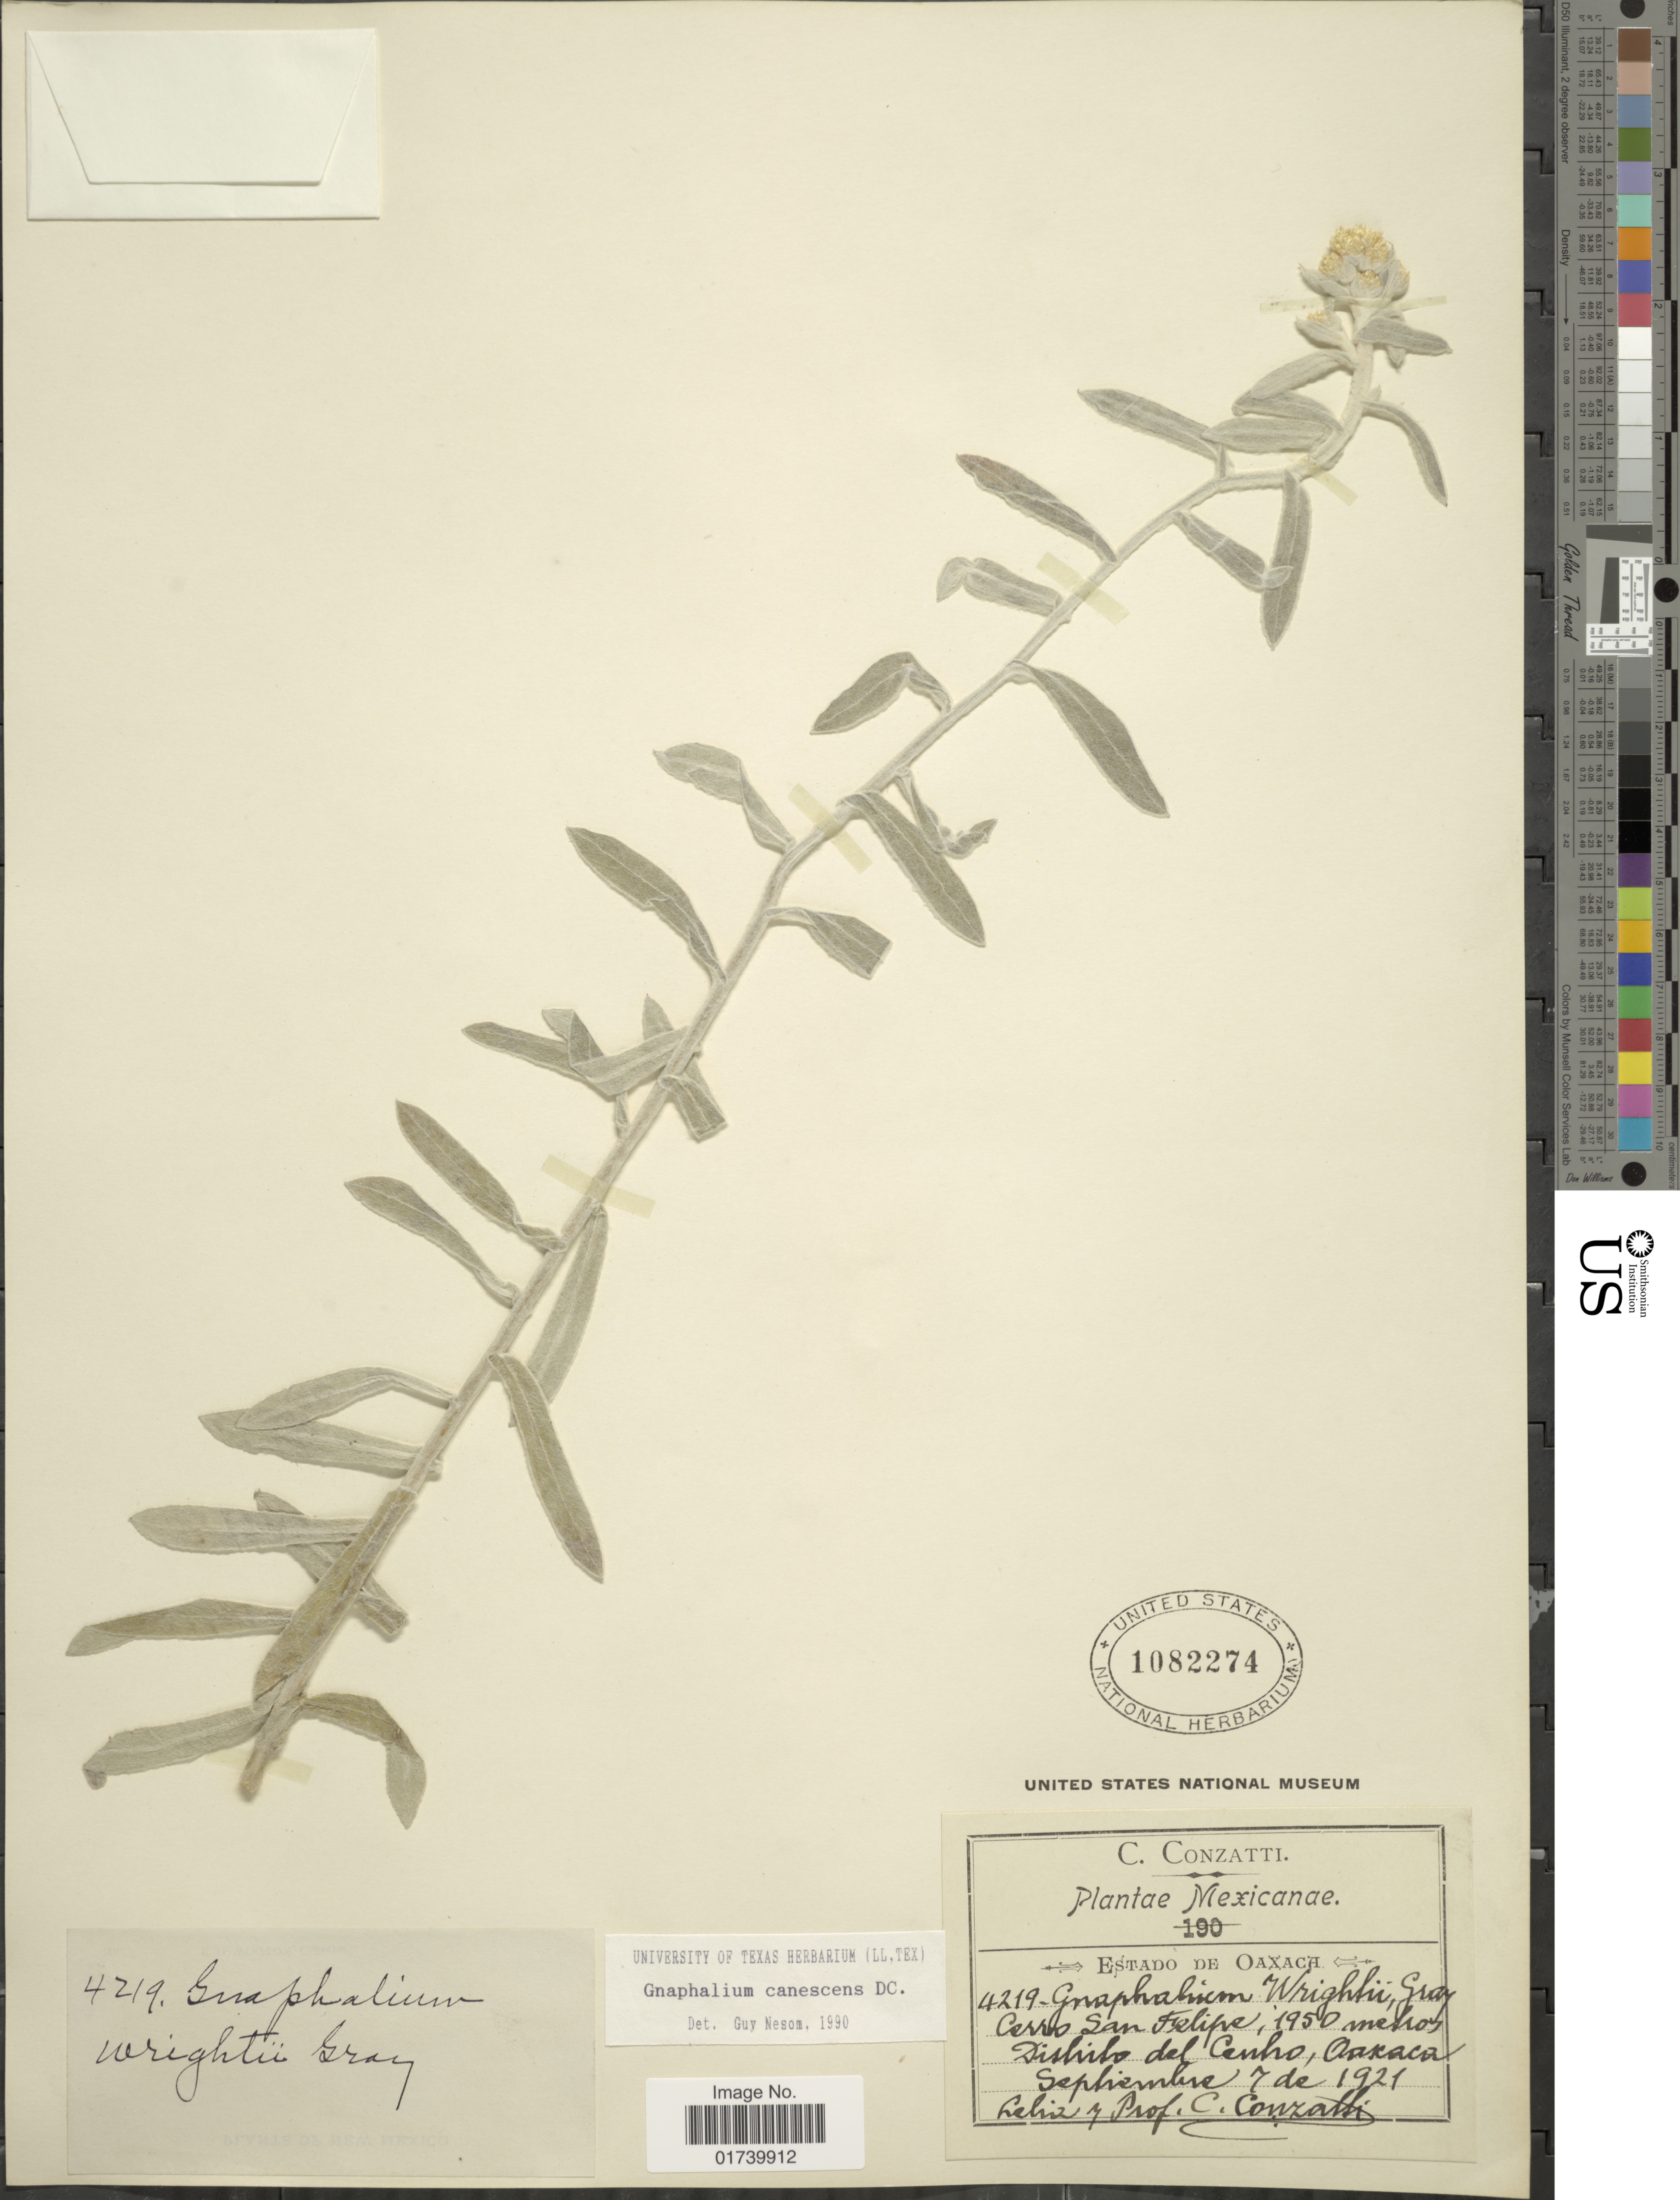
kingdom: Plantae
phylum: Tracheophyta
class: Magnoliopsida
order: Asterales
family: Asteraceae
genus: Pseudognaphalium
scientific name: Pseudognaphalium canescens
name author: (DC.) Anderb.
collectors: C. Conzatti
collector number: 4219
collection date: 1921-09-07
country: Mexico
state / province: Oaxaca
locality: Cerro San Feilipe, Distrito del Cenho Oaxaca.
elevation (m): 1950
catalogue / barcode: US 1082274